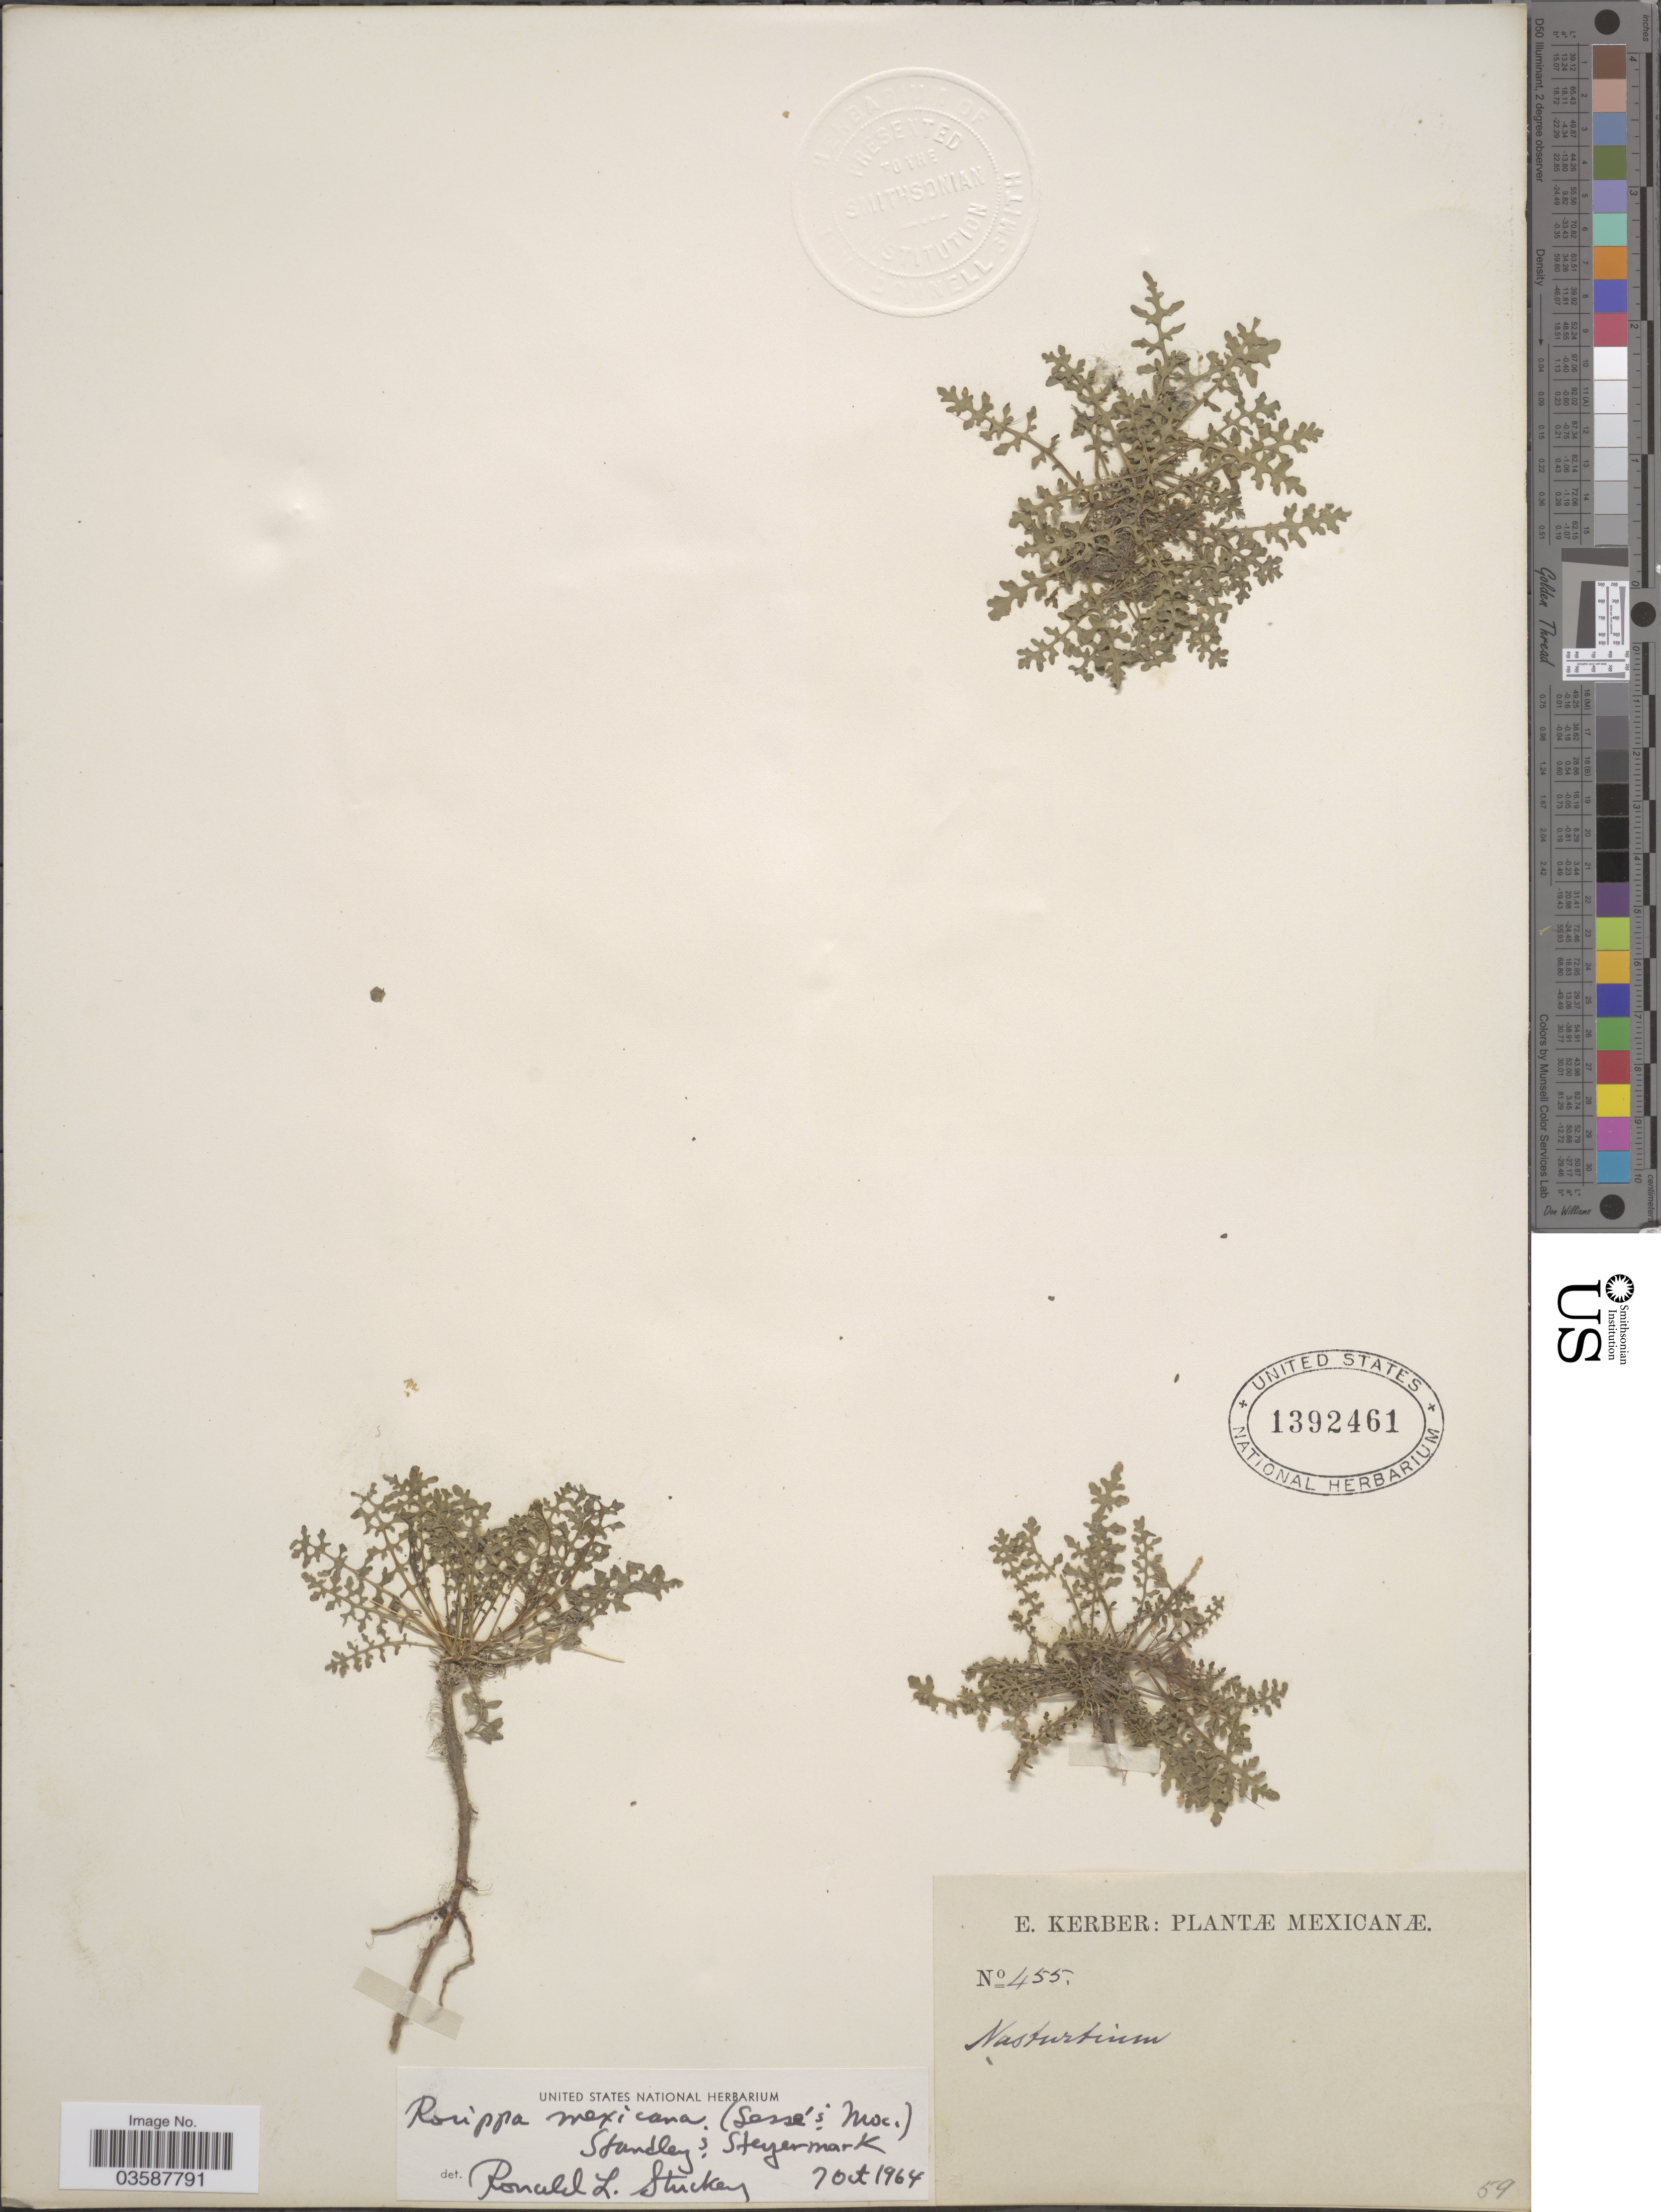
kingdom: Plantae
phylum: Tracheophyta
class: Magnoliopsida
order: Brassicales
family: Brassicaceae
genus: Rorippa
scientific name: Rorippa mexicana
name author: (Moc.) Standl. & Steyerm.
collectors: E. Kerber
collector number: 455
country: Mexico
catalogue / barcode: US 1392461